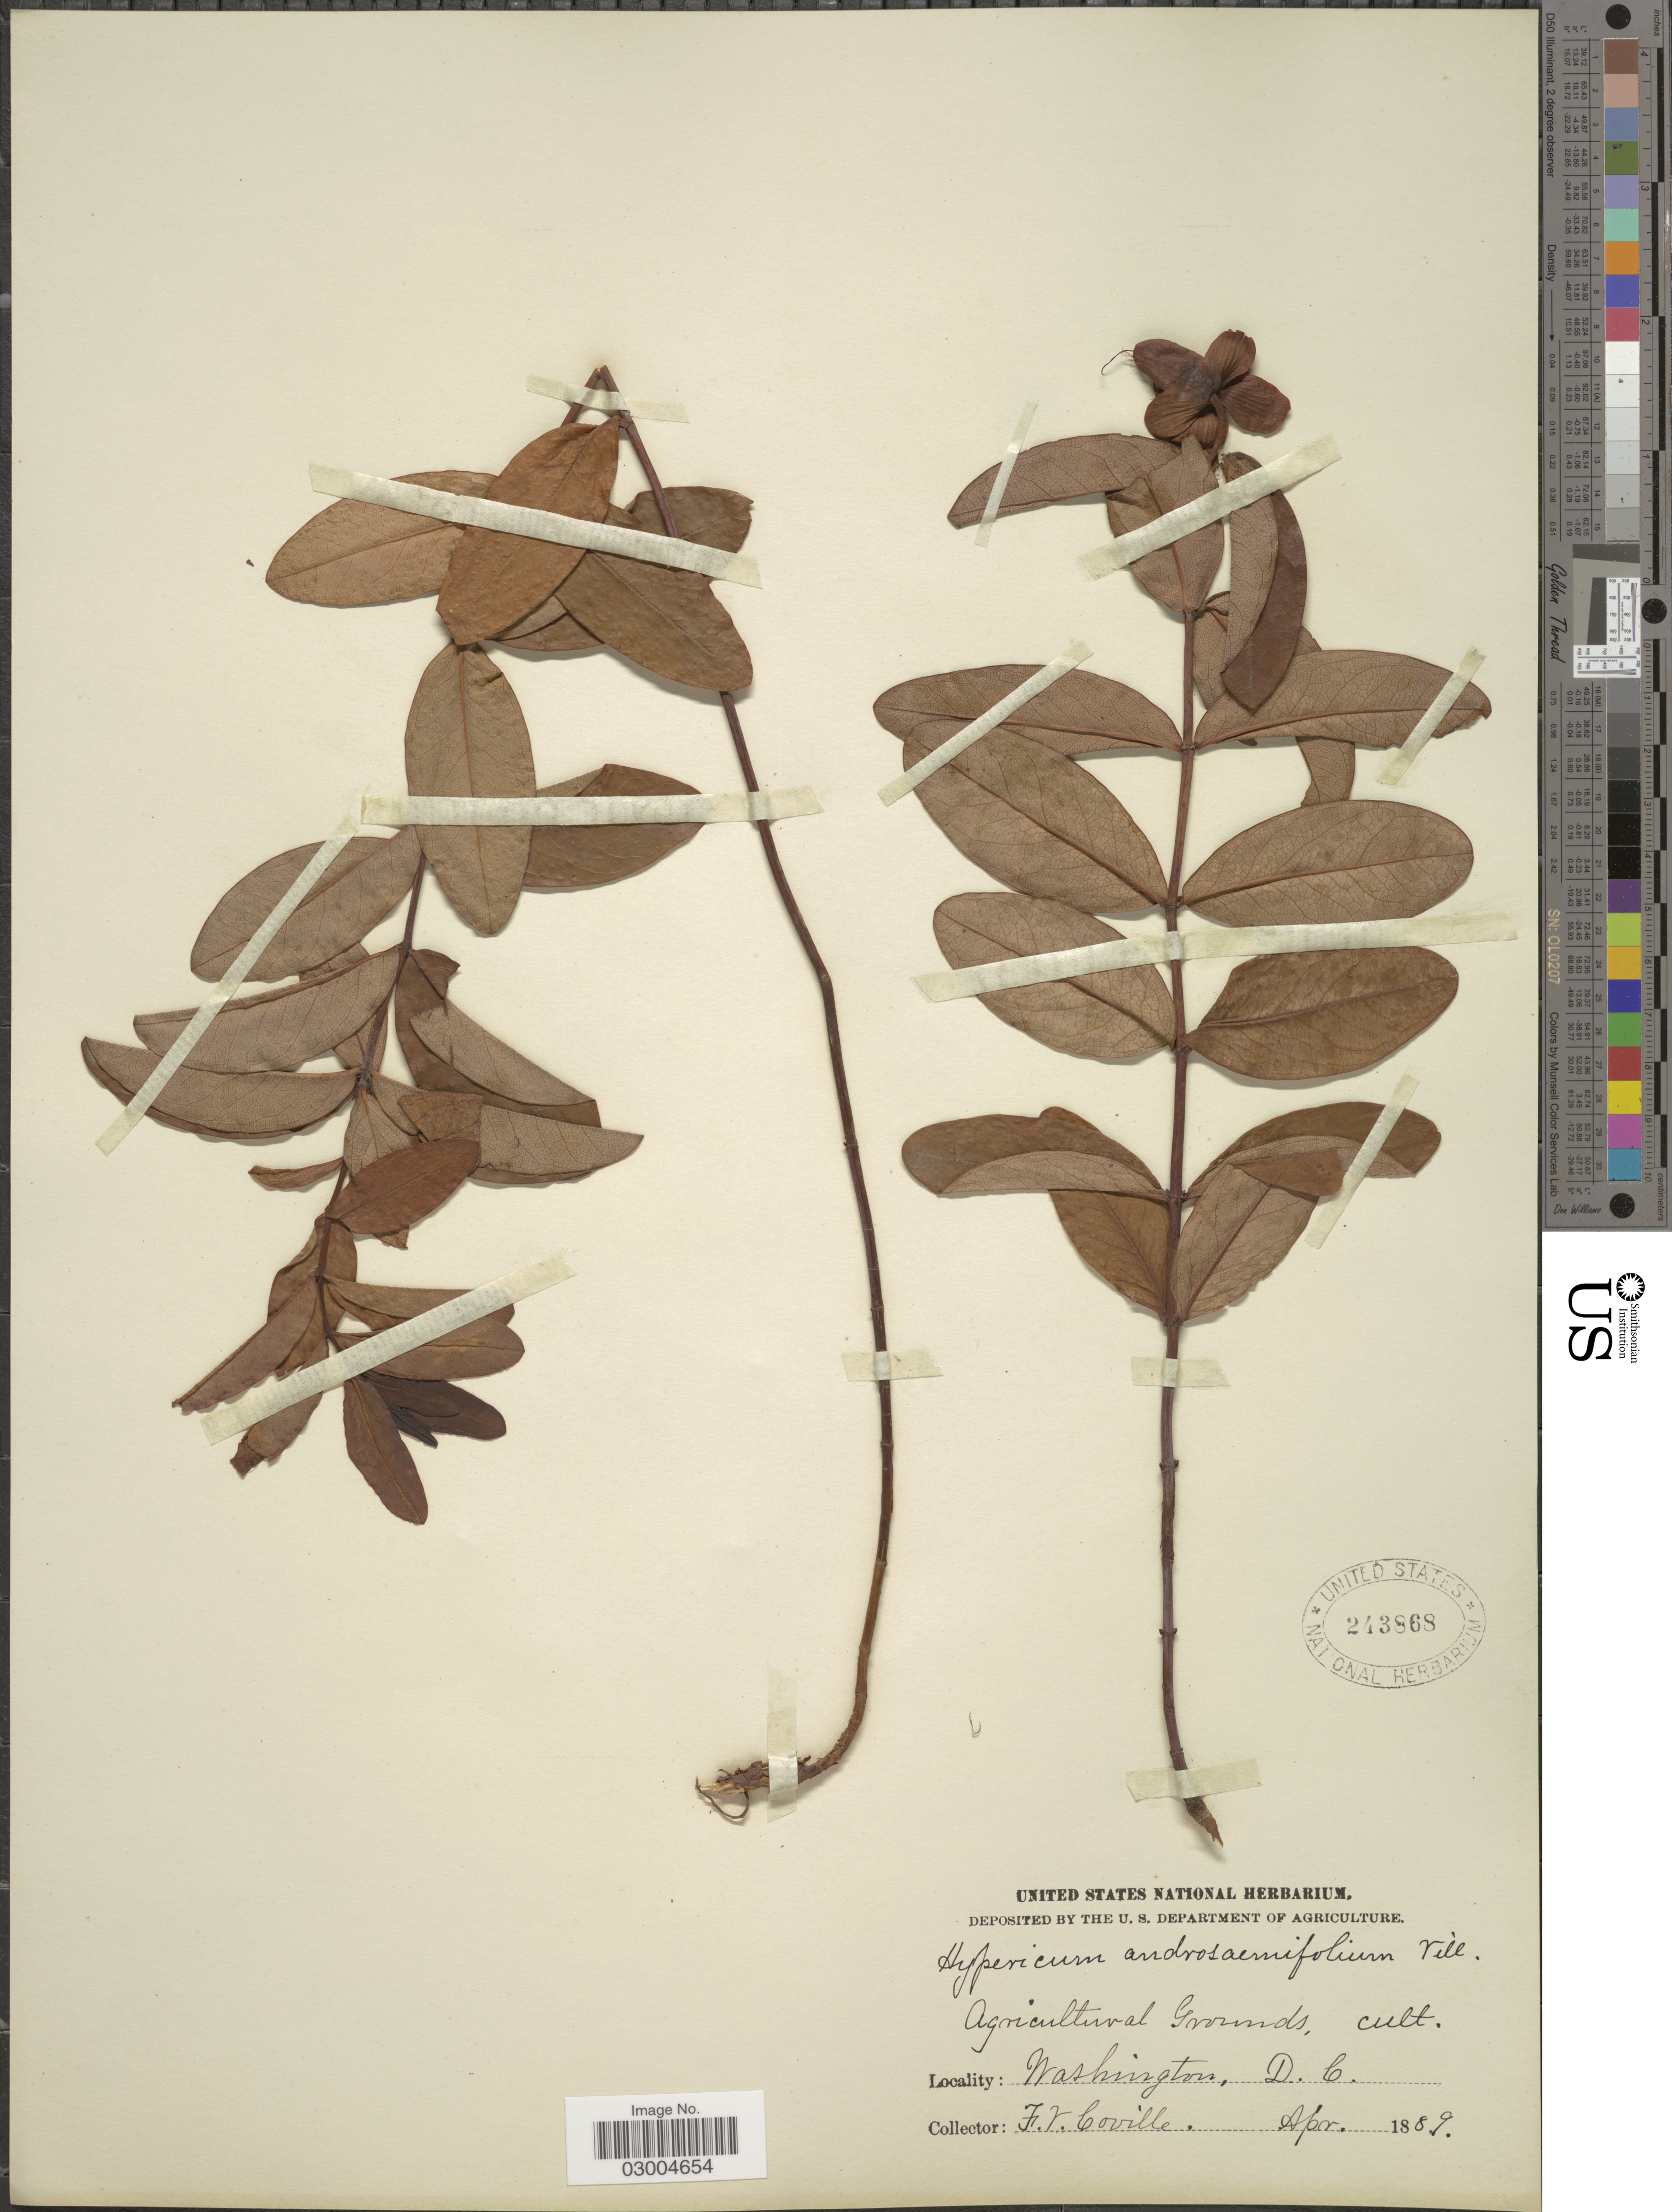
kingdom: Plantae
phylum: Tracheophyta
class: Magnoliopsida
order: Malpighiales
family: Hypericaceae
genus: Hypericum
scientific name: Hypericum androsaemifolium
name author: Vill.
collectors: F. V. Coville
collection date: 1889-04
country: United States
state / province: District of Columbia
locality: Washington, D. C.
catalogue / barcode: US 243868